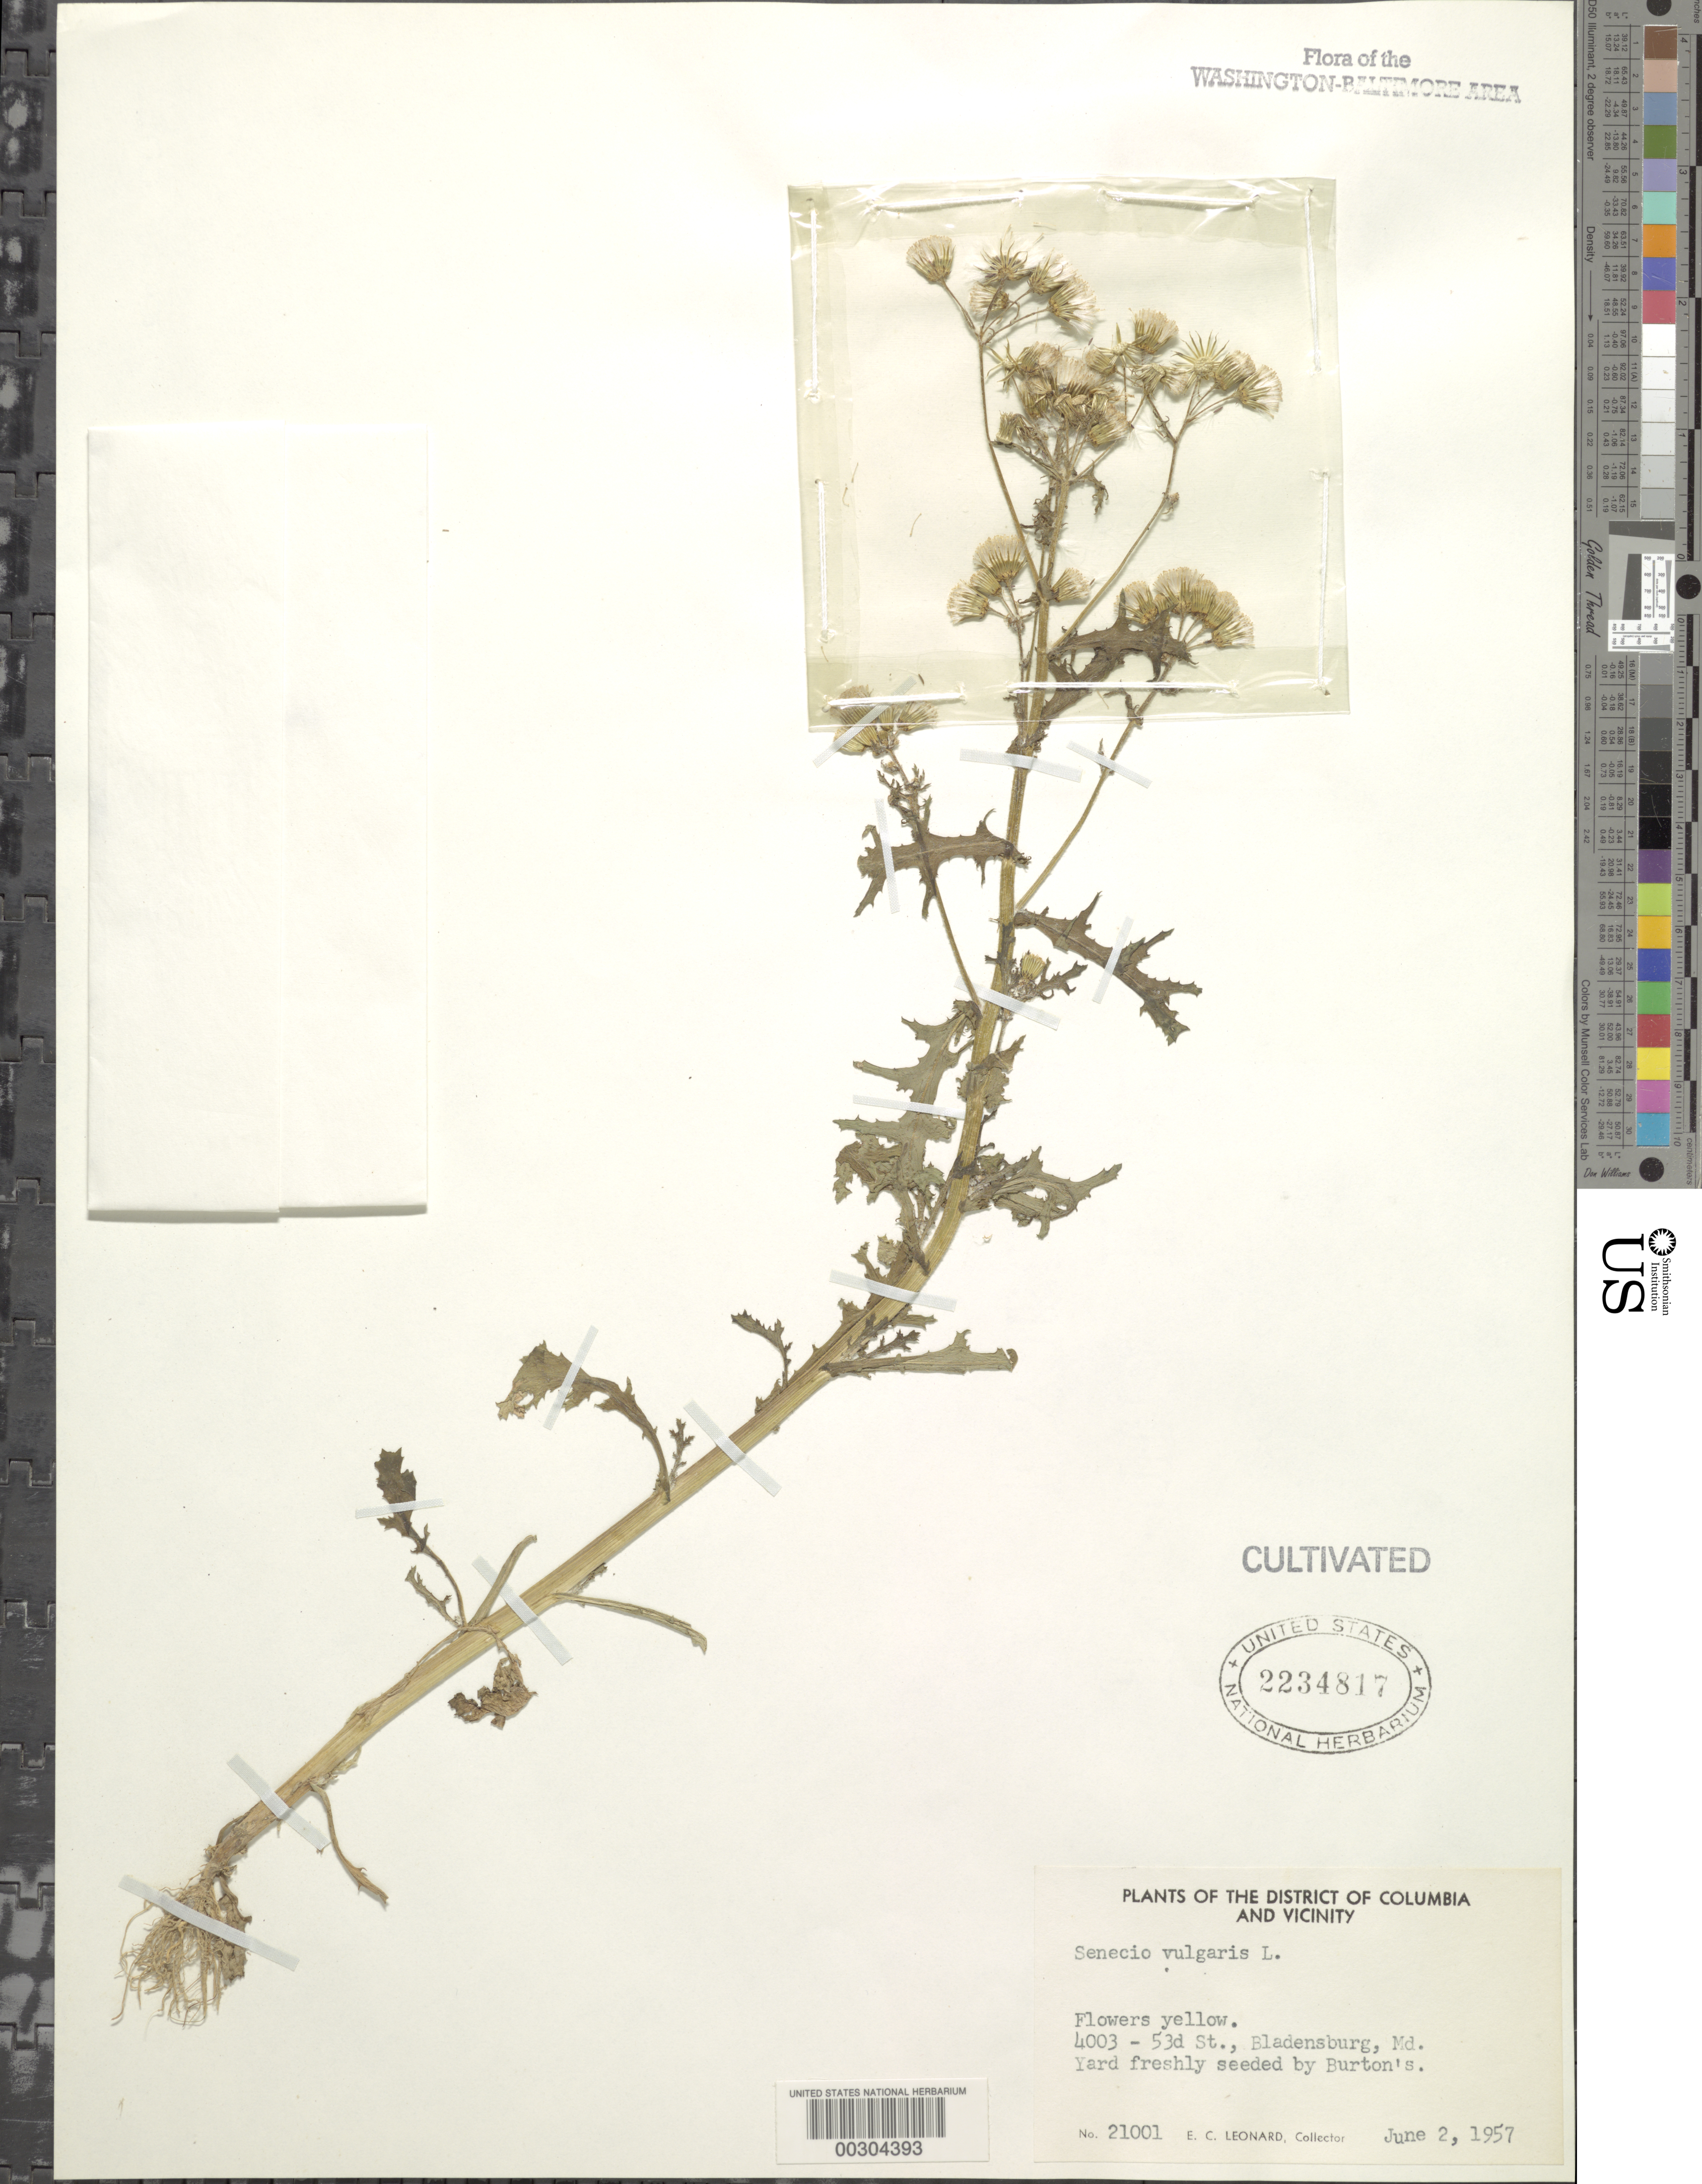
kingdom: Plantae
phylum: Tracheophyta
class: Magnoliopsida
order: Asterales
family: Asteraceae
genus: Senecio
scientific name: Senecio vulgaris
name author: L.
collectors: E. C. Leonard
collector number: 21001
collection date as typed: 02 Jun 1957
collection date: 1957-06-02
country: United States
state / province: Maryland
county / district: Prince George's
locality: Bladensburg, 4003 53 St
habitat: Yard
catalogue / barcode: US 2234817